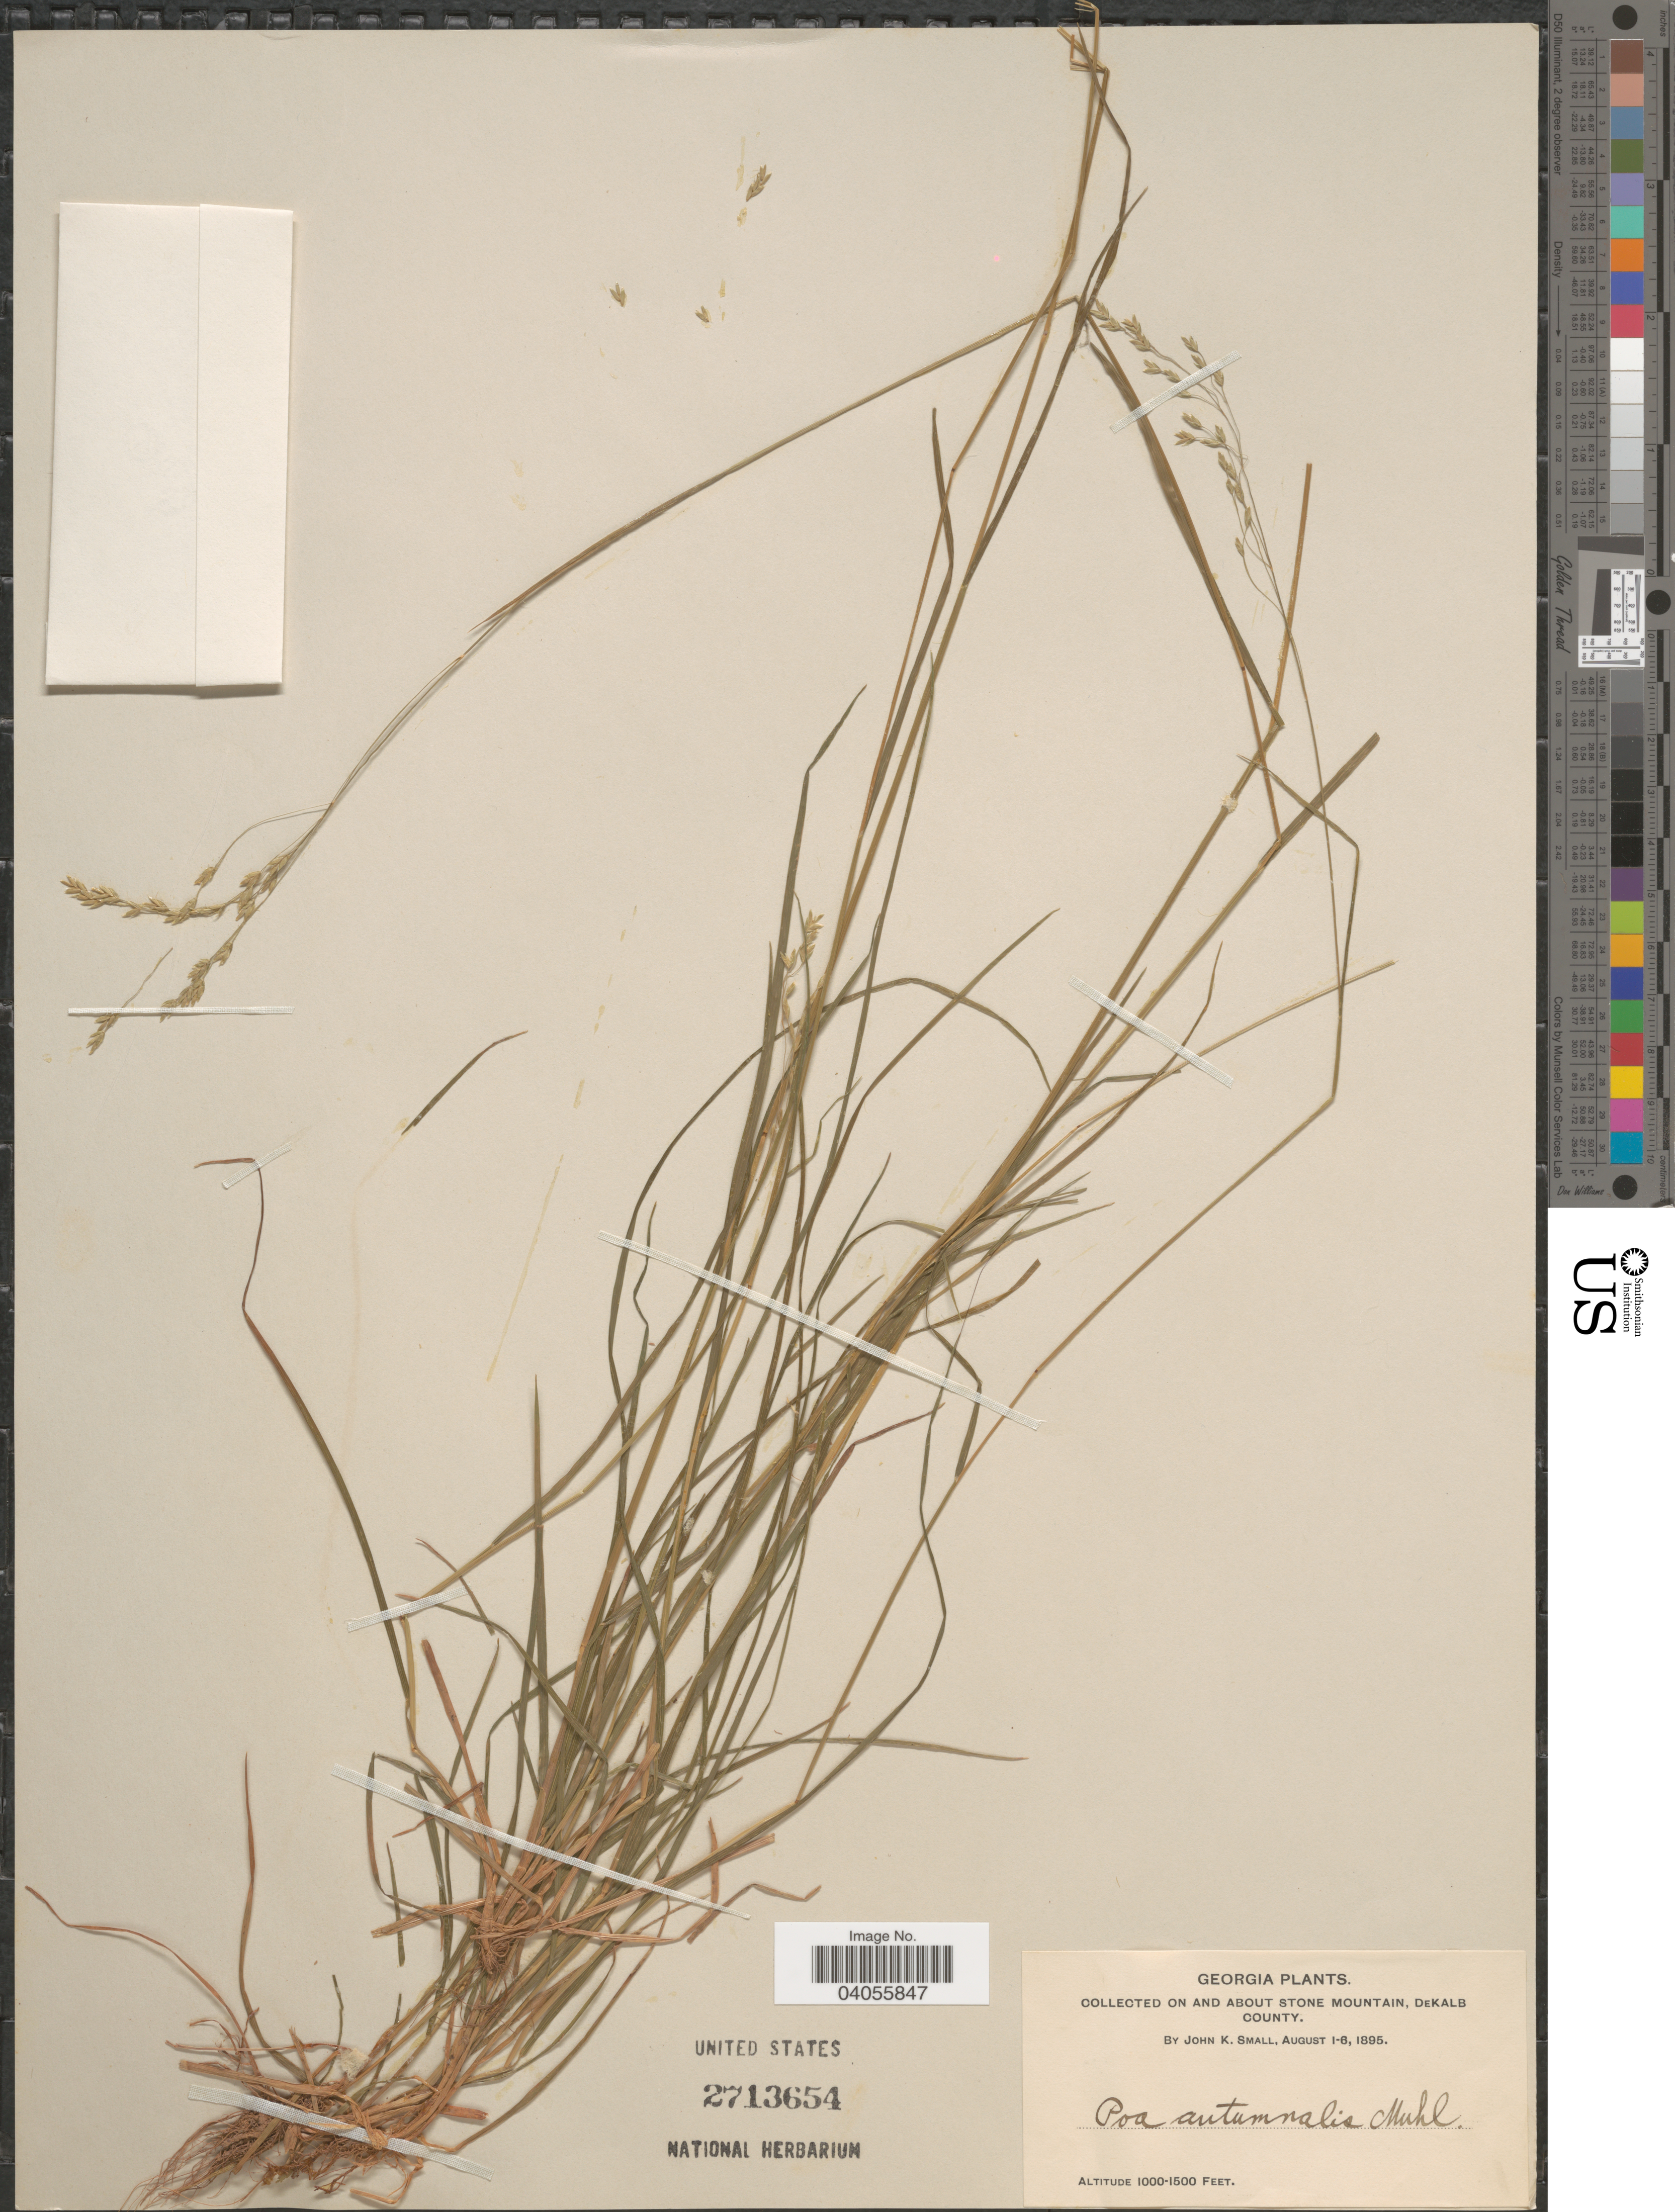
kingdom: Plantae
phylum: Tracheophyta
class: Liliopsida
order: Poales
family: Poaceae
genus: Poa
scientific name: Poa autumnalis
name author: Muhl. ex Elliott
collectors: J. K. Small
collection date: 1895-08-01/1895-08-06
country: United States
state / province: Georgia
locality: On and about Stone Mountain, DeKalb County.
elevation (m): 305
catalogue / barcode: US 2713654